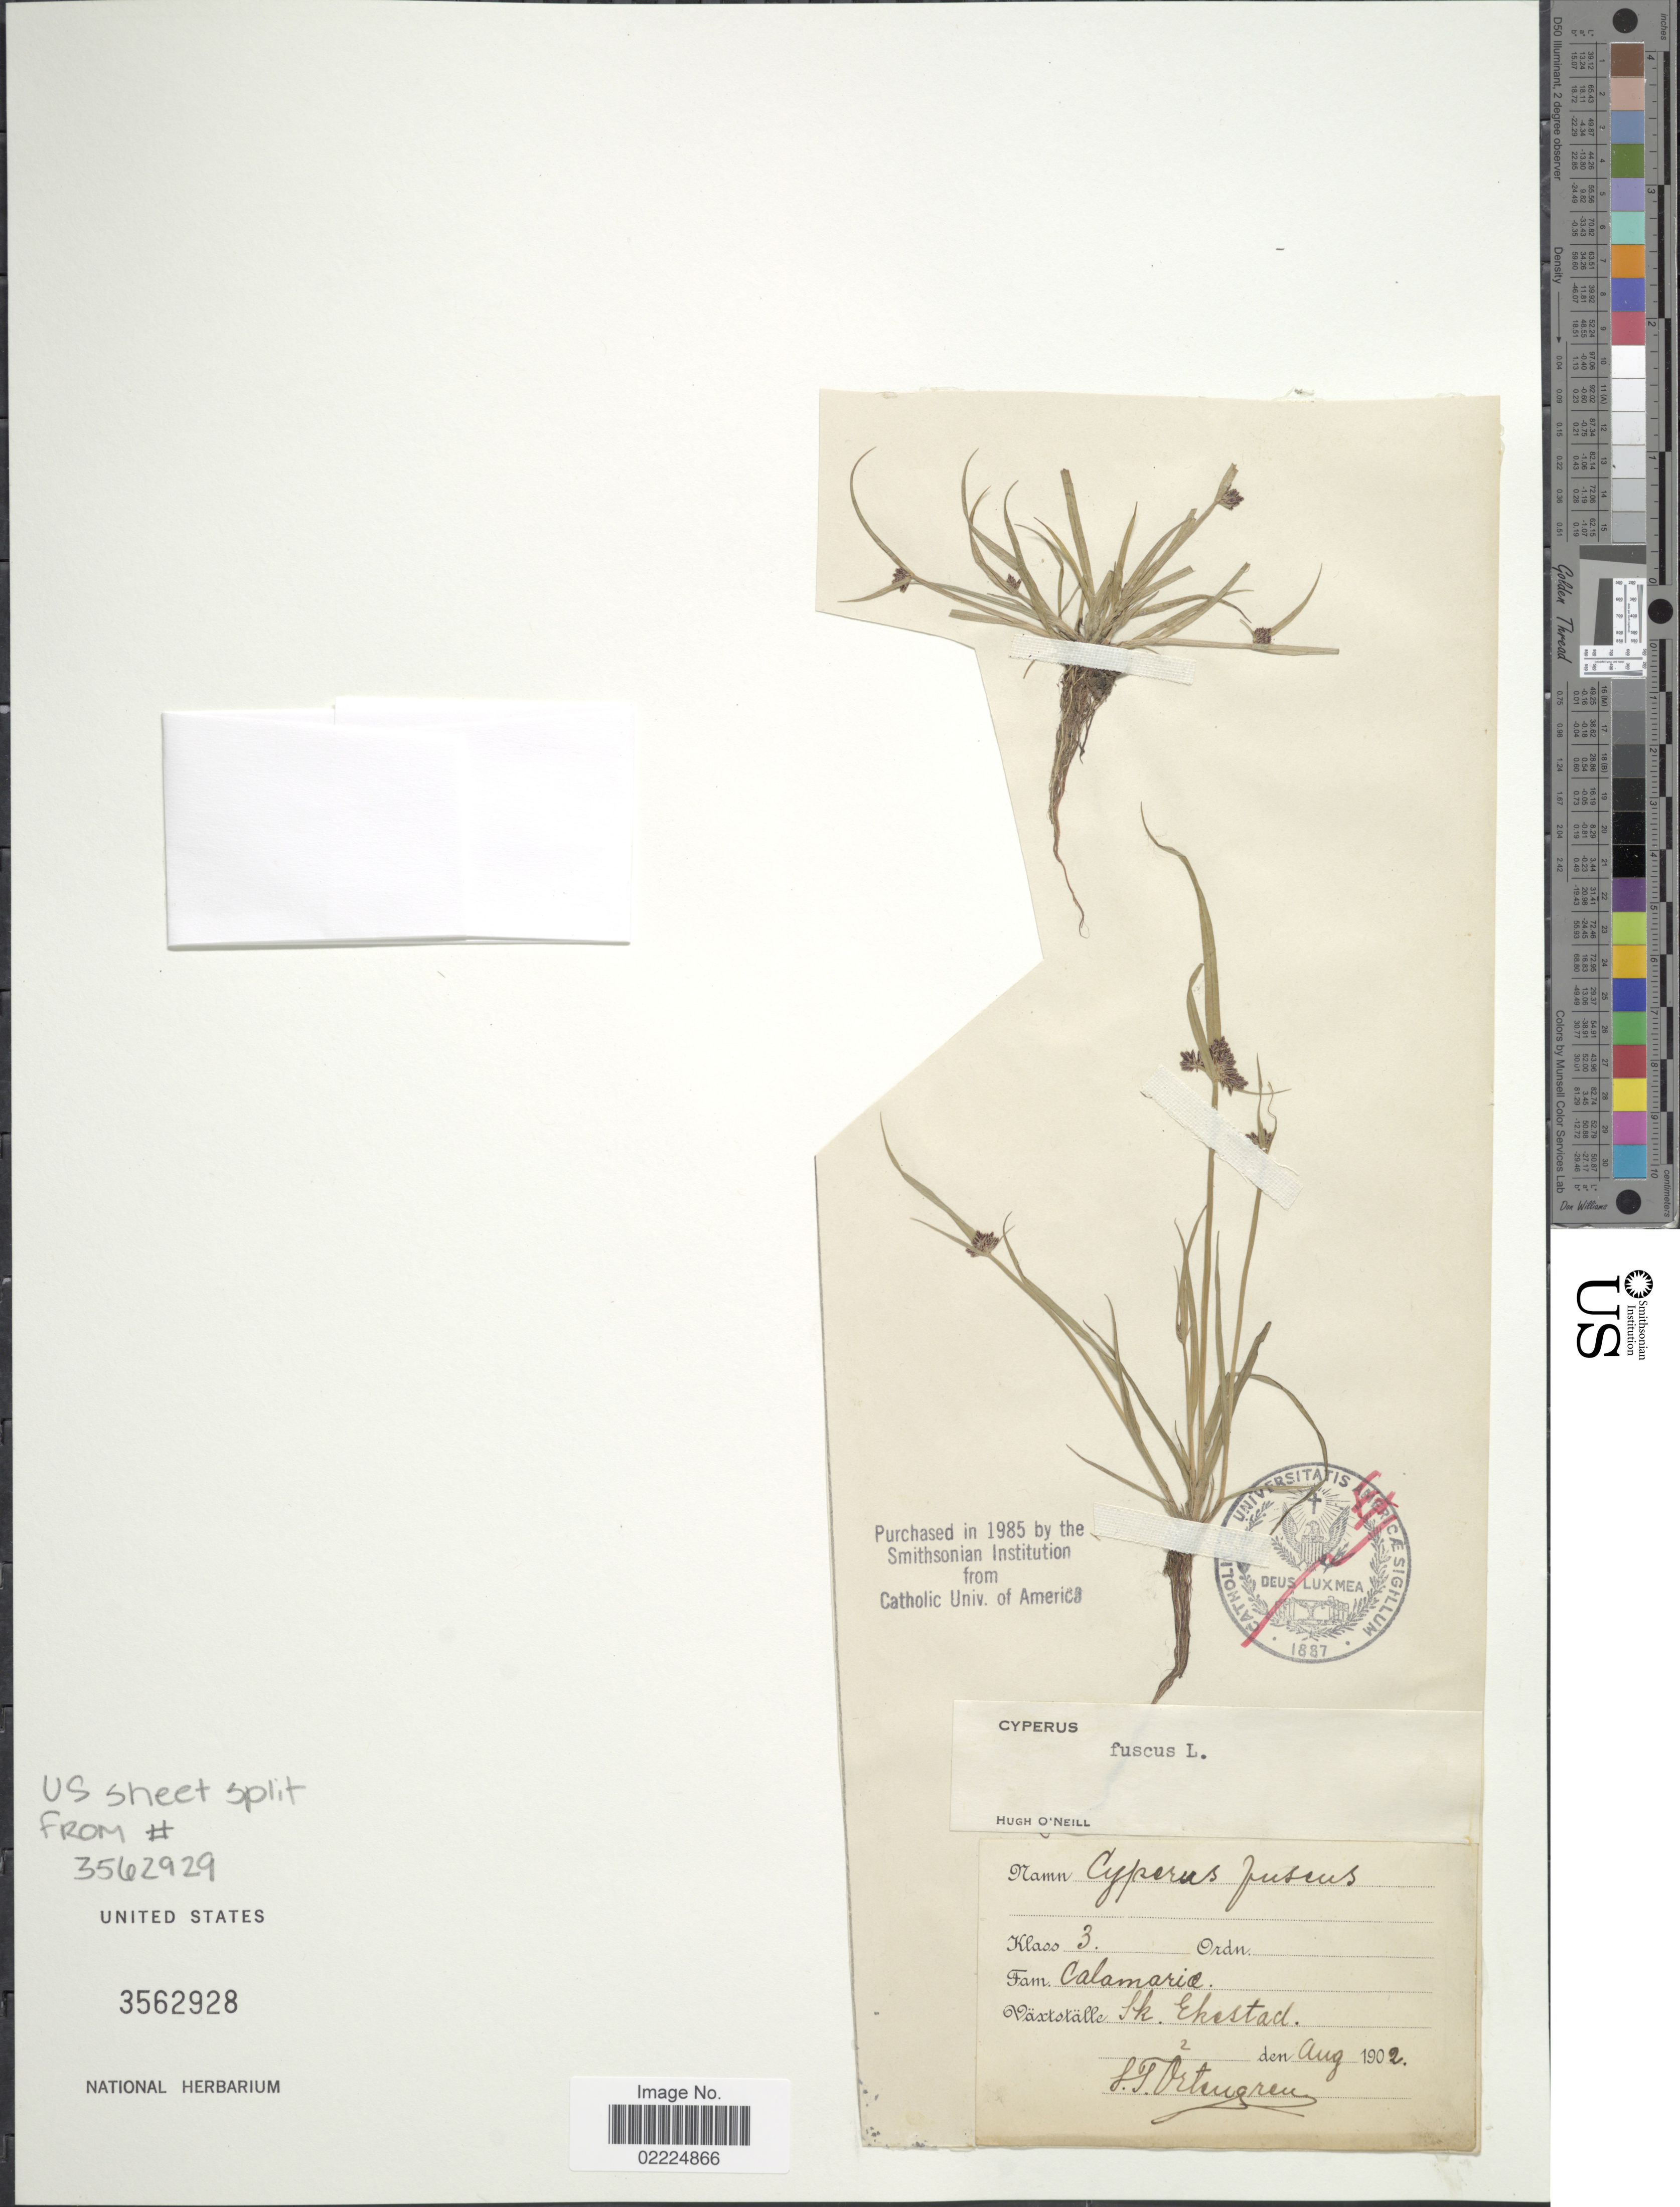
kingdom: Plantae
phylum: Tracheophyta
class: Liliopsida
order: Poales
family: Cyperaceae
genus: Cyperus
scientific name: Cyperus fuscus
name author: L.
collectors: P. Ortengren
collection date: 1902-08-02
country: Sweden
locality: Växtställe Sk. Ekstad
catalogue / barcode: US 3562829